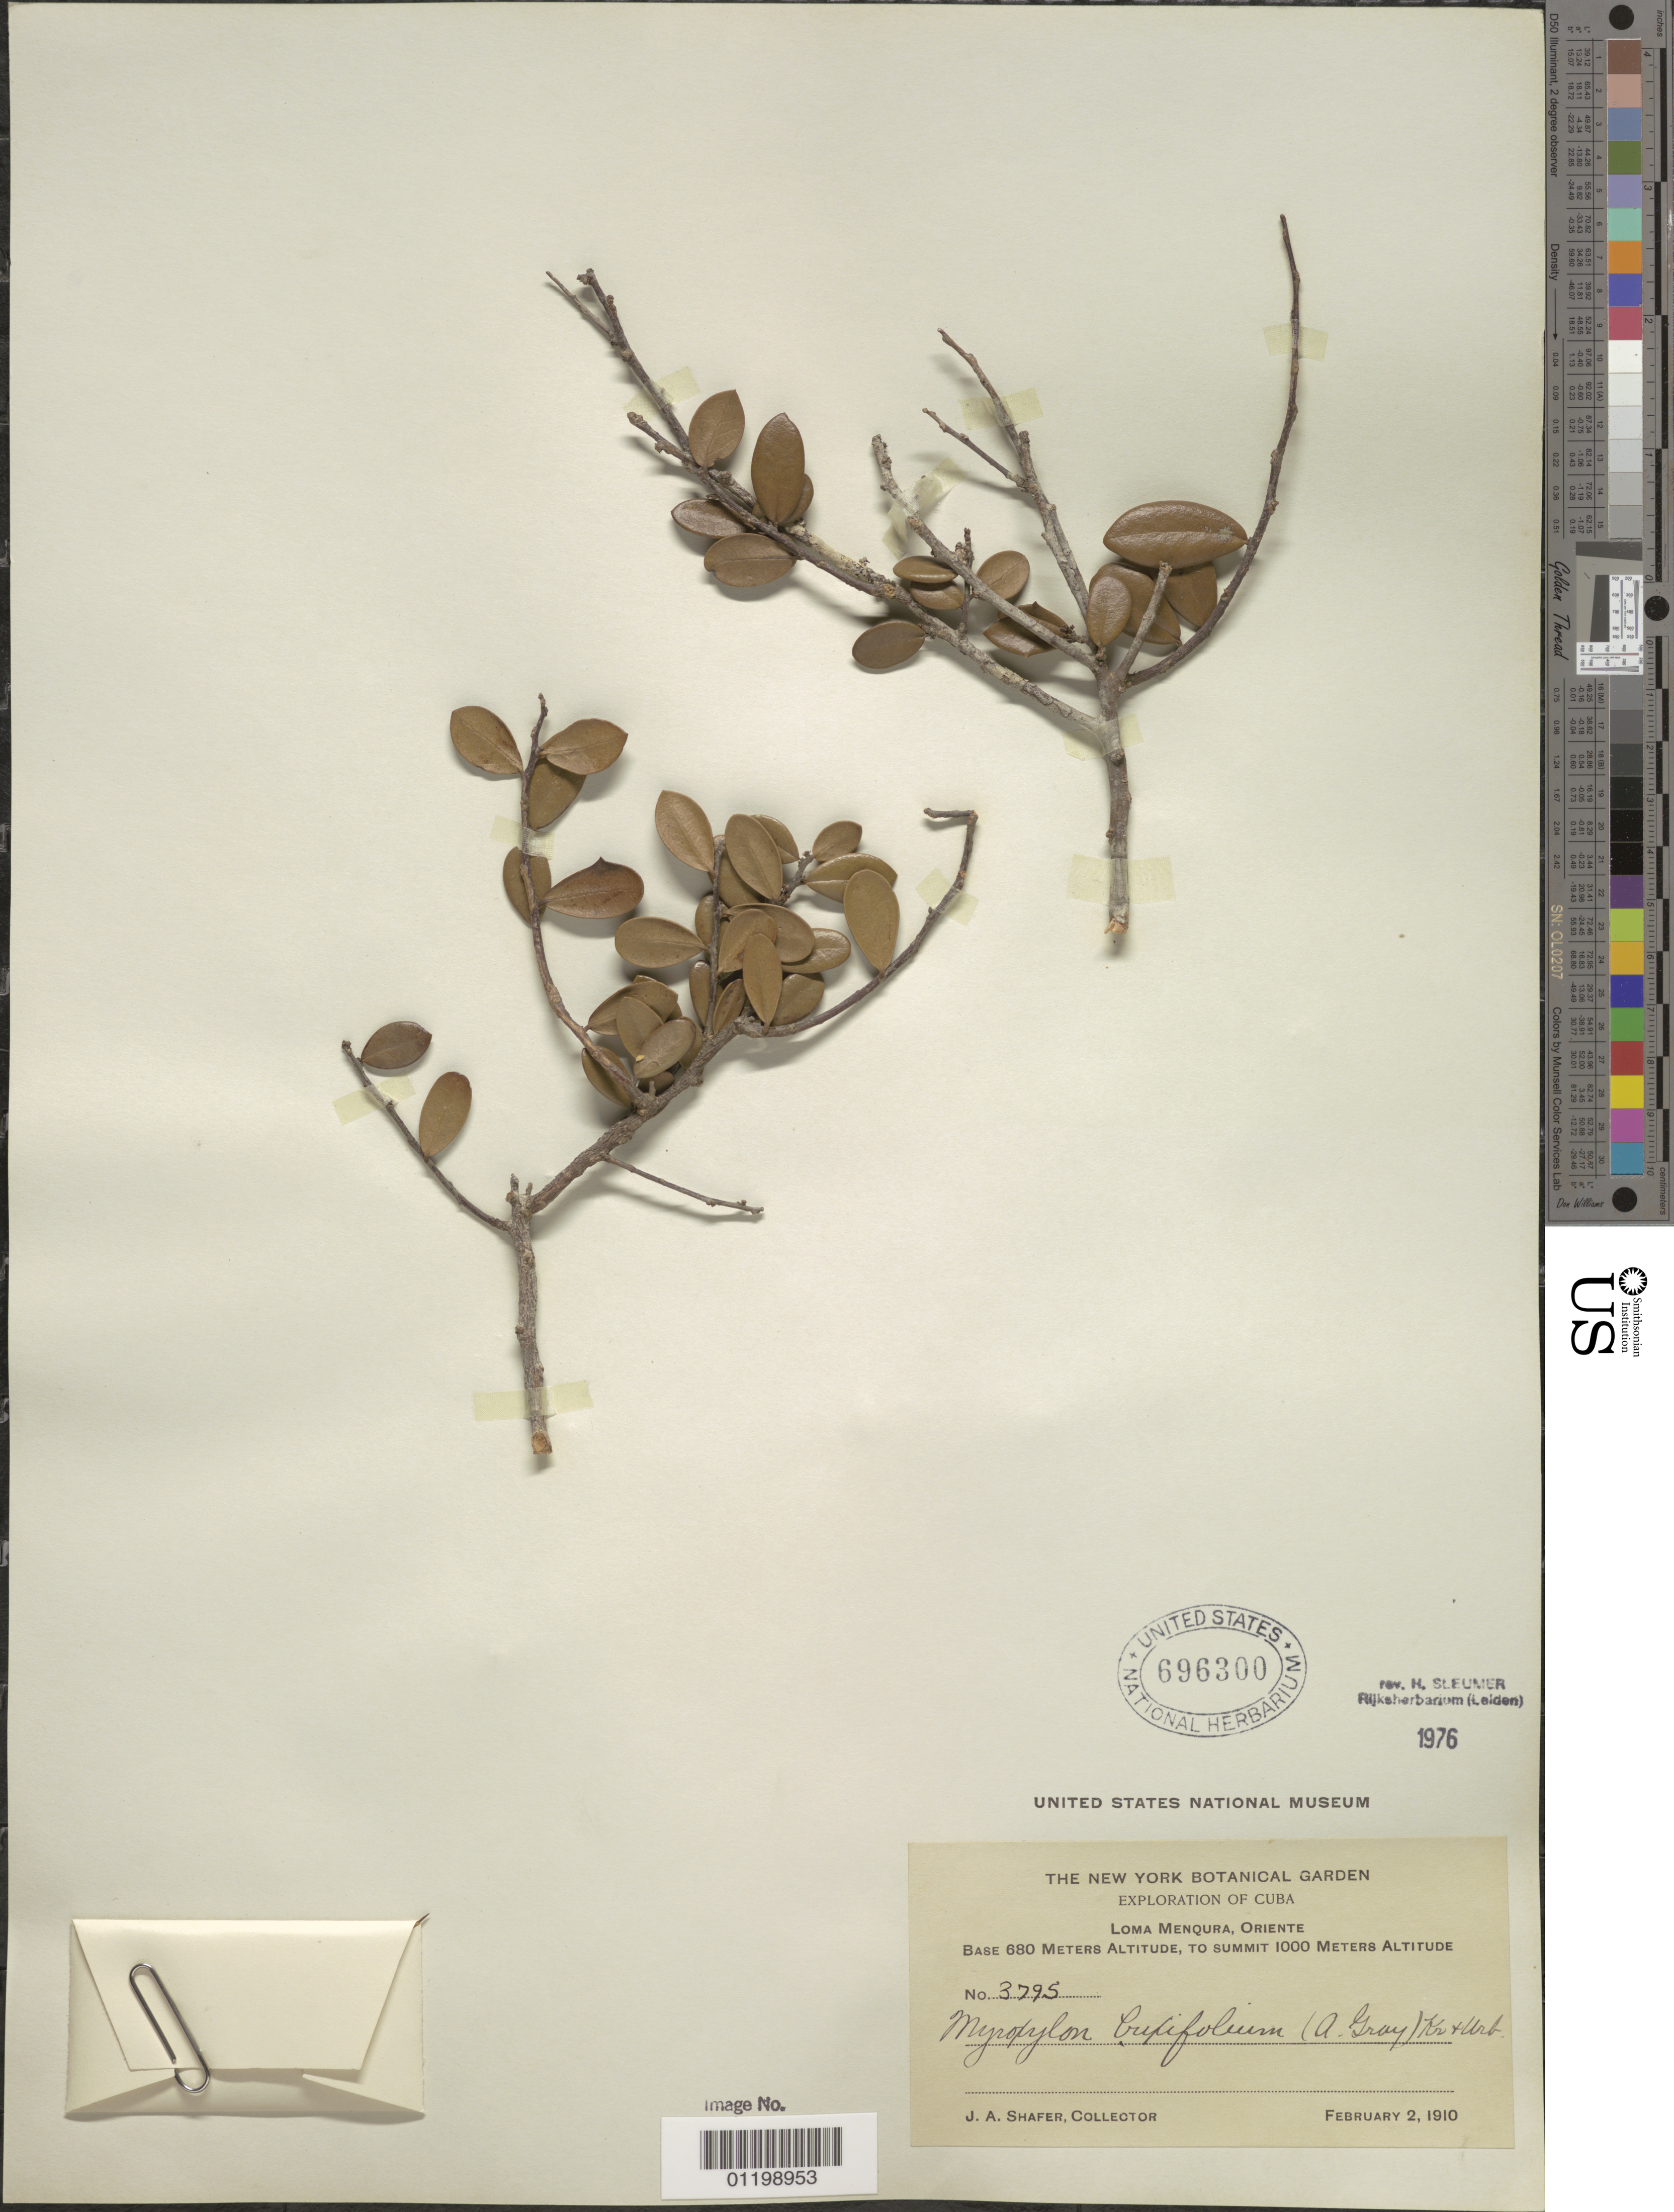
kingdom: Plantae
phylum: Tracheophyta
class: Magnoliopsida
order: Malpighiales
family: Salicaceae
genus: Xylosma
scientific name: Xylosma buxifolia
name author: A. Gray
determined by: Strong, Mark T., (BOT), Smithsonian Institution - National Museum of Natural History (UNITED STATES)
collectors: J. A. Shafer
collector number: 3795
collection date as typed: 02 Feb 1910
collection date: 1910-02-02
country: Cuba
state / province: Oriente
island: Greater Antilles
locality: Loma Menqura.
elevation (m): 680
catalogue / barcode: US 696300